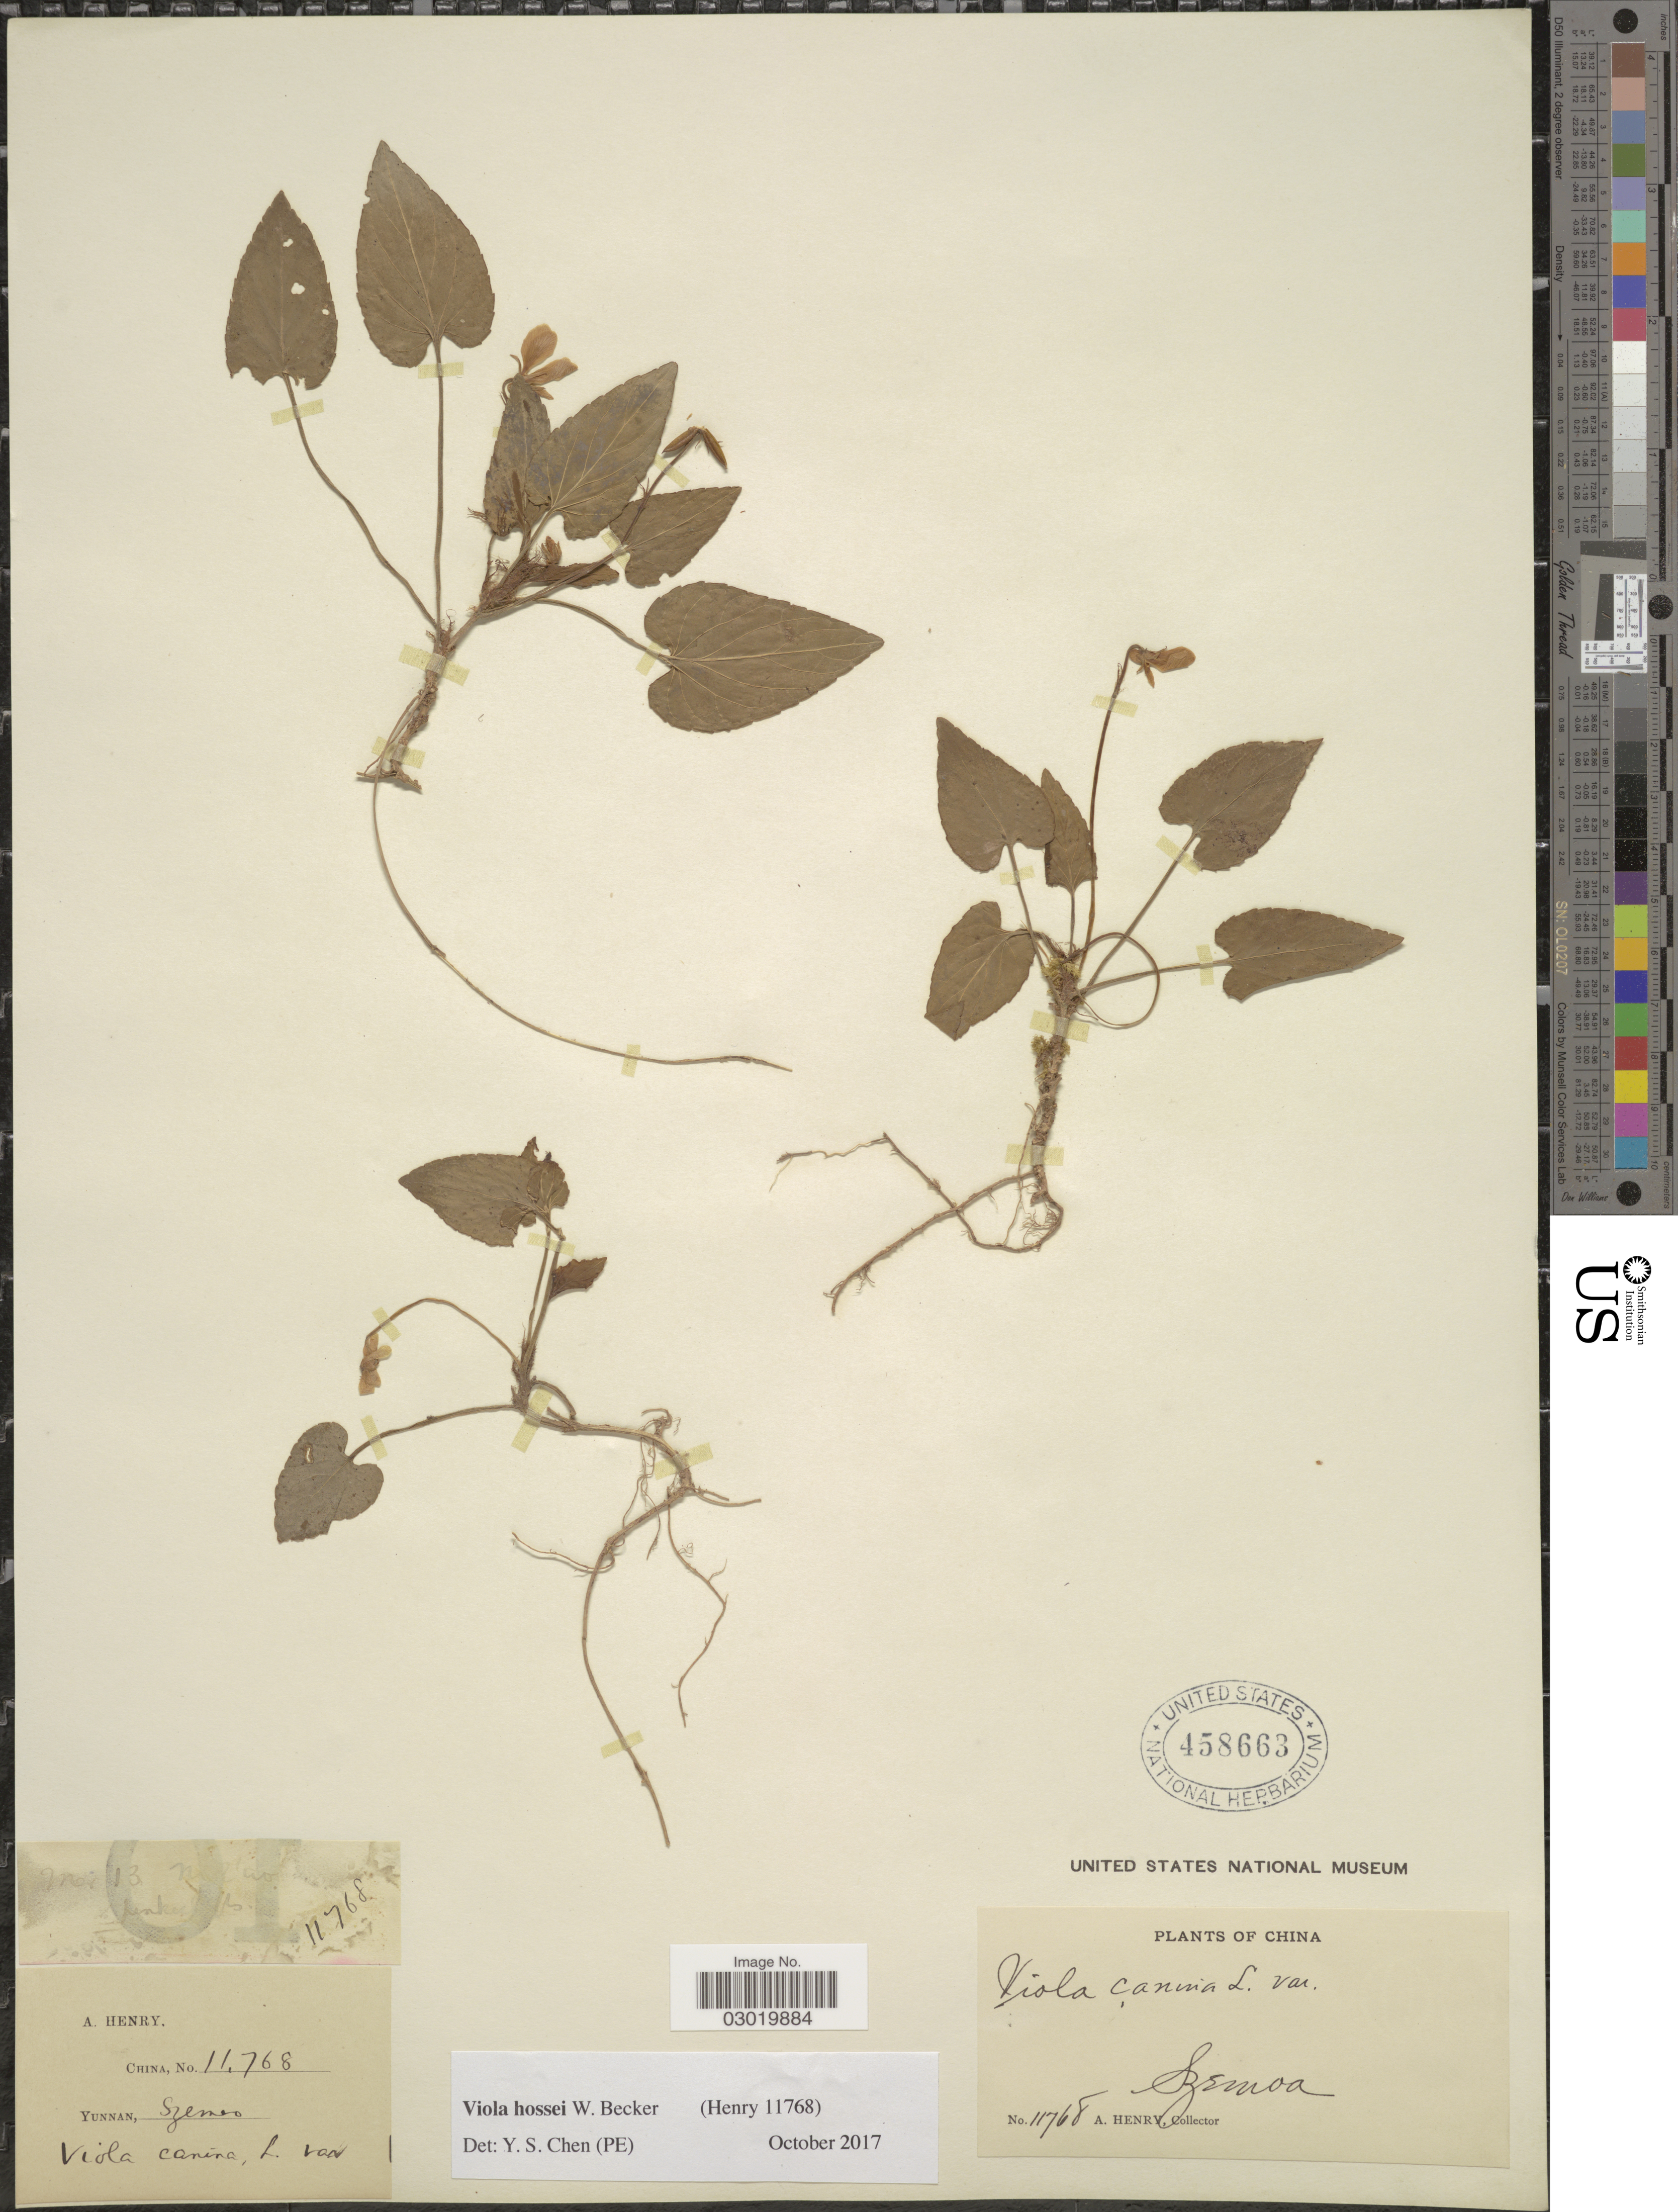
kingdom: Plantae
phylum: Tracheophyta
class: Magnoliopsida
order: Malpighiales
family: Violaceae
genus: Viola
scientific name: Viola hossei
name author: W. Becker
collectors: A. Henry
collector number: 11768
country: China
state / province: Yunnan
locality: Szemoa.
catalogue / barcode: US 458663